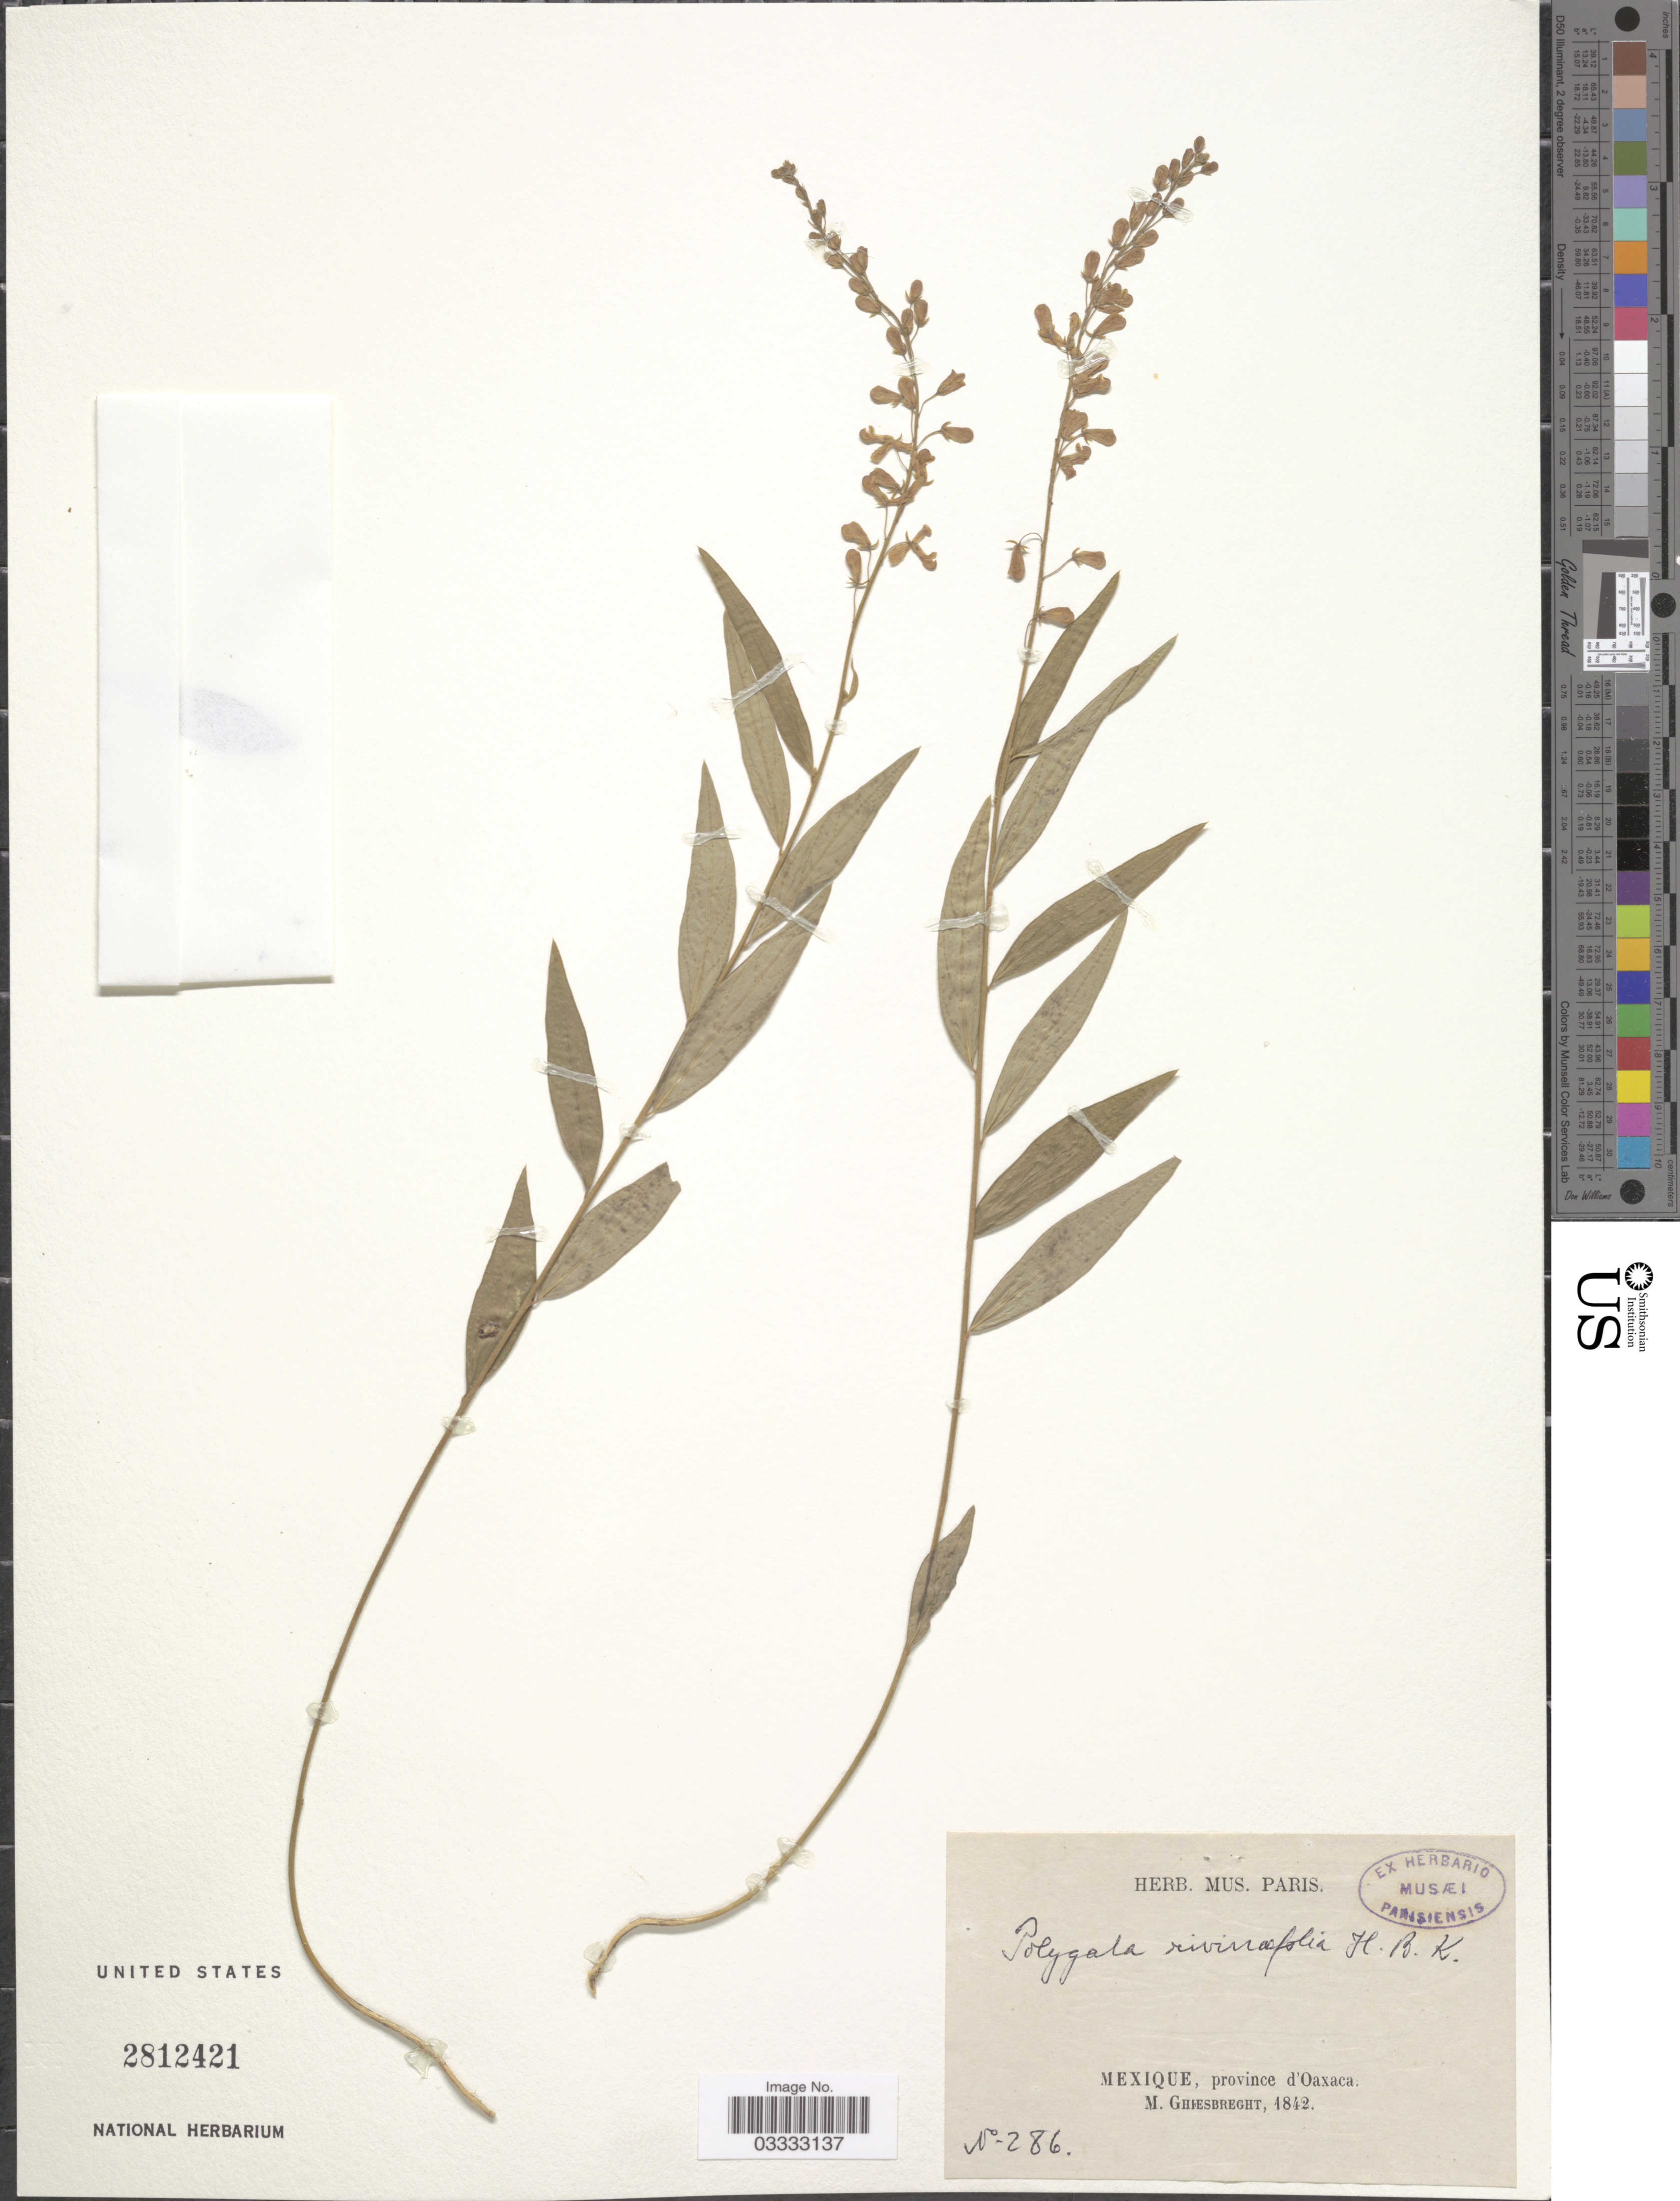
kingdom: Plantae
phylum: Tracheophyta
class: Magnoliopsida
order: Fabales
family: Polygalaceae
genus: Hebecarpa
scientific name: Hebecarpa rivinifolia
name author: (Kunth) J.R. Abbott & J.F.B. Pastore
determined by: Strong, Mark T., (BOT), Smithsonian Institution - National Museum of Natural History (UNITED STATES)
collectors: M. Ghiesbreght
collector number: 286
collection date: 1842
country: Mexico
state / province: Oaxaca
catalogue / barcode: US 2812421